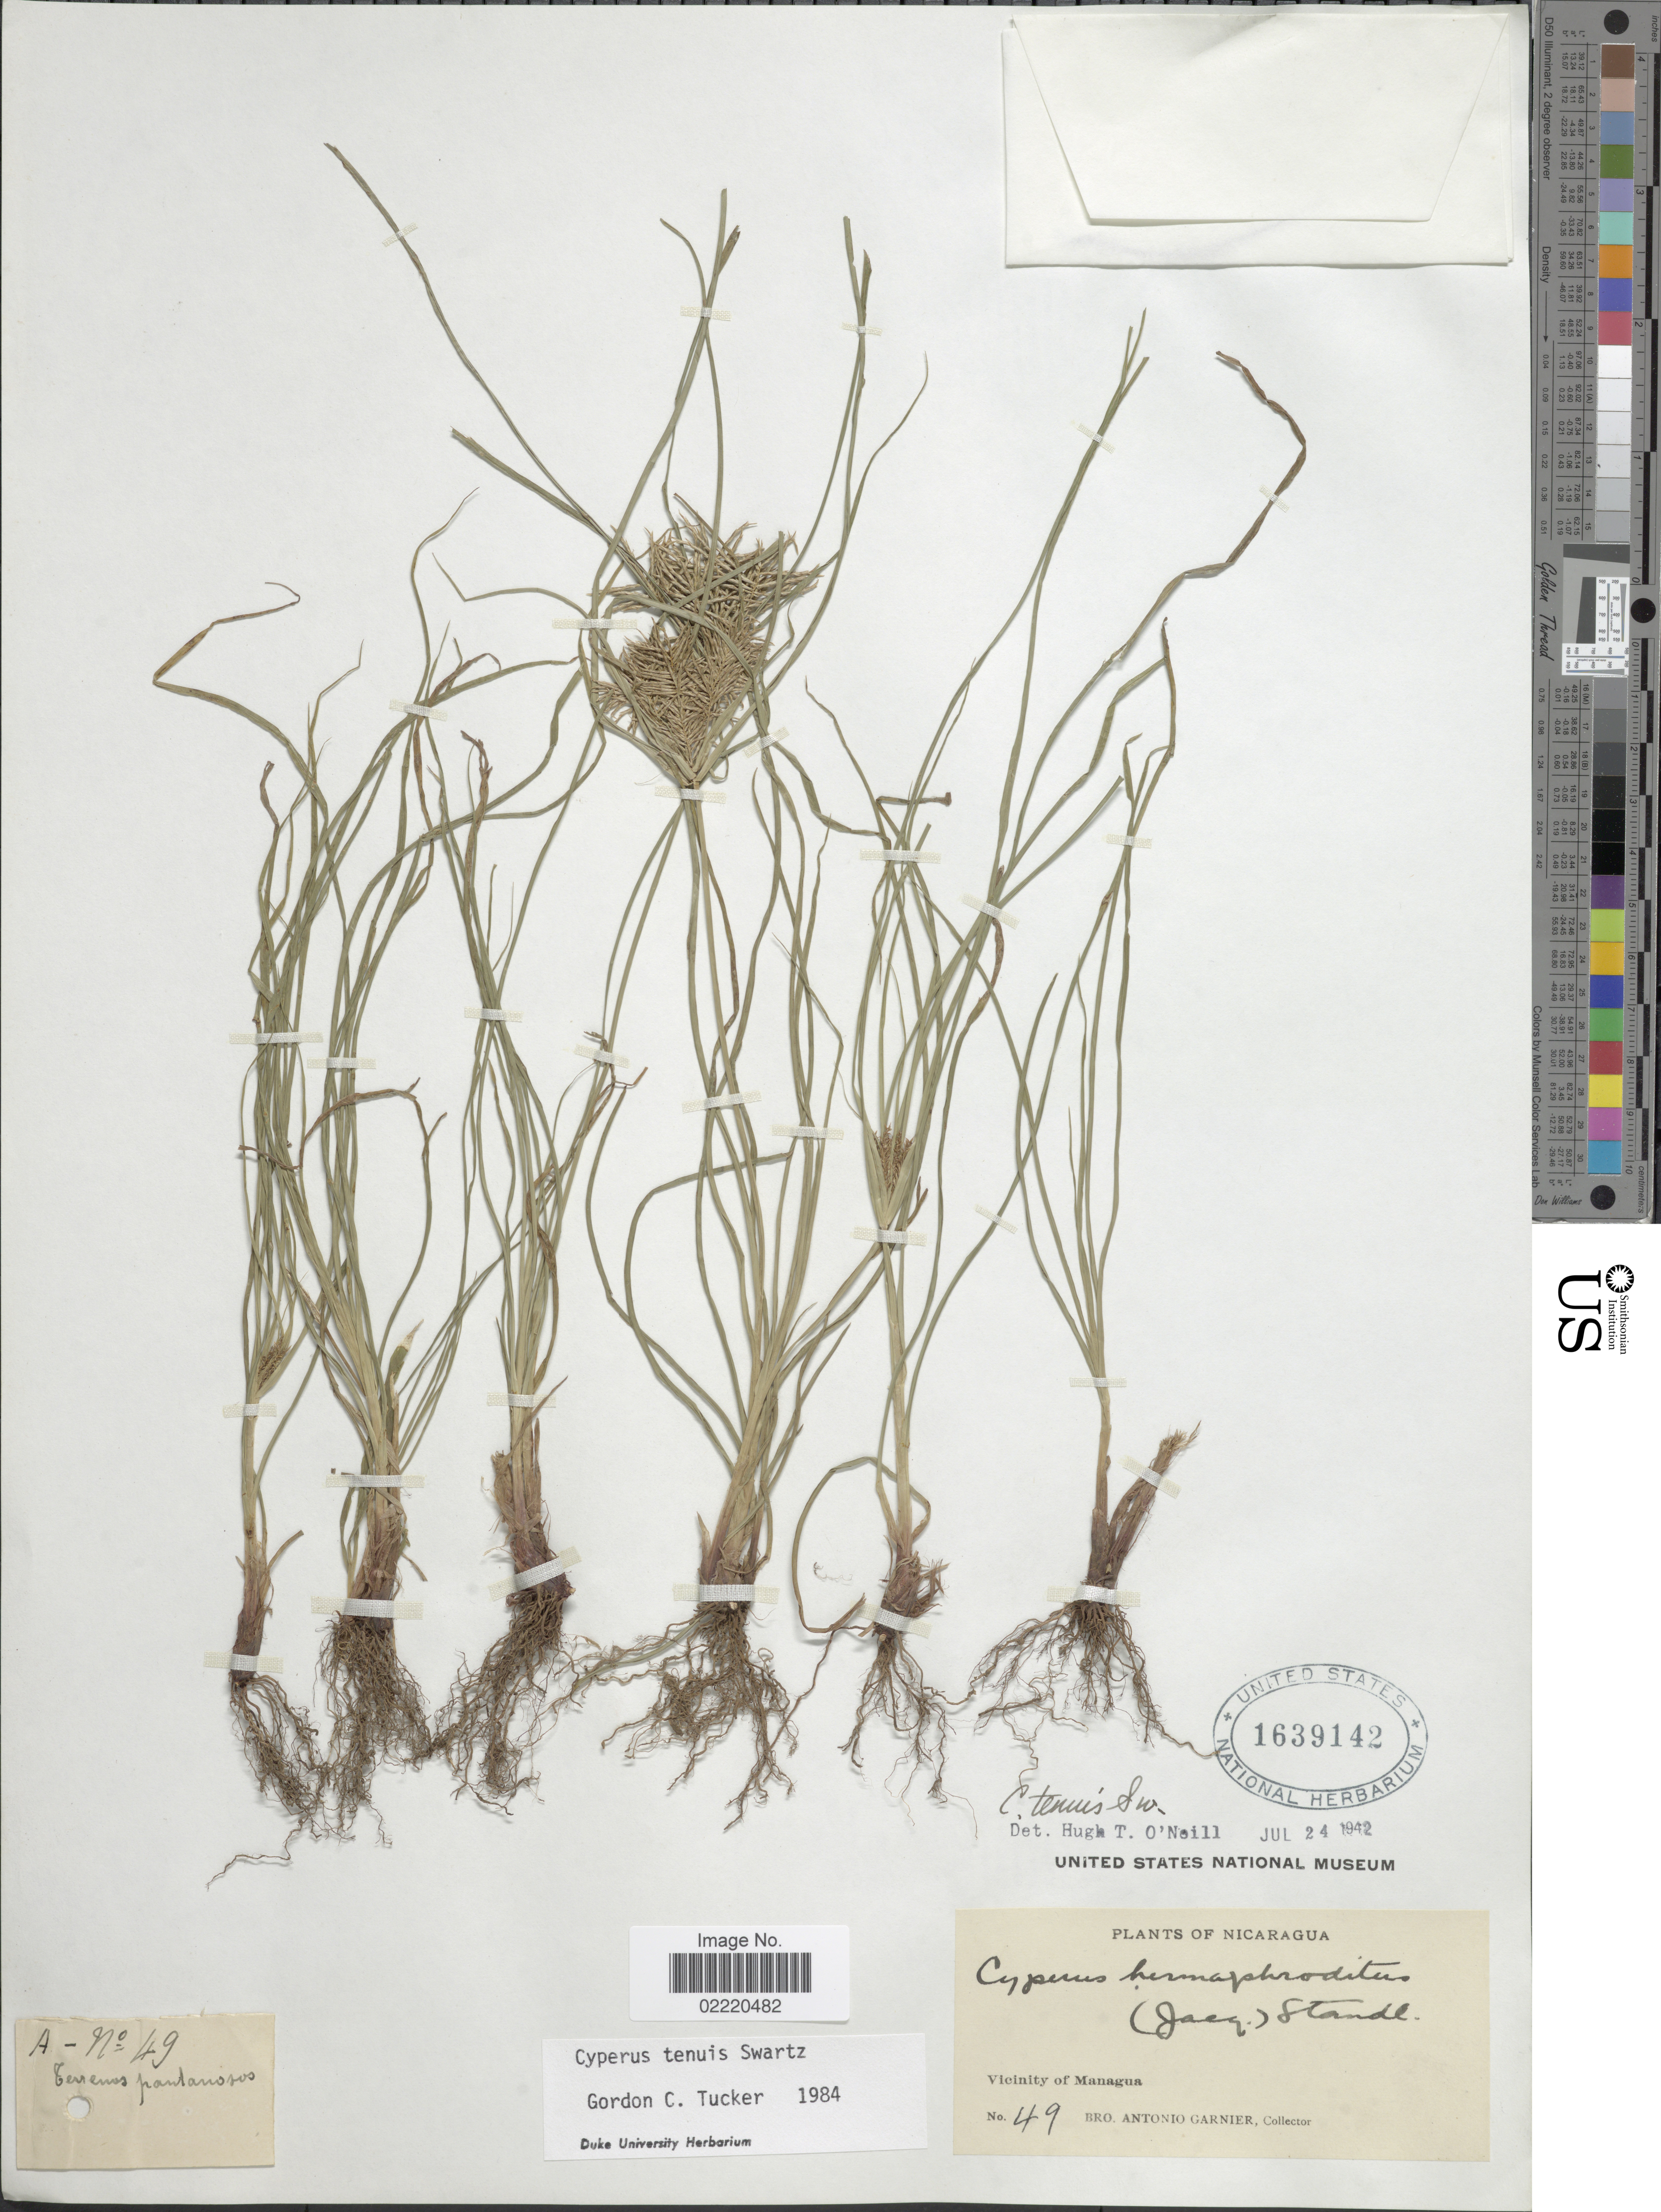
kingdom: Plantae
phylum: Tracheophyta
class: Liliopsida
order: Poales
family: Cyperaceae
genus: Cyperus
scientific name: Cyperus tenuis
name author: Sw.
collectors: Bro. A. Garnier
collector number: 49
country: Nicaragua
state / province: Managua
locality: Vicinity of Managua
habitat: tenemos pantanosos.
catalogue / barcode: US 1639142